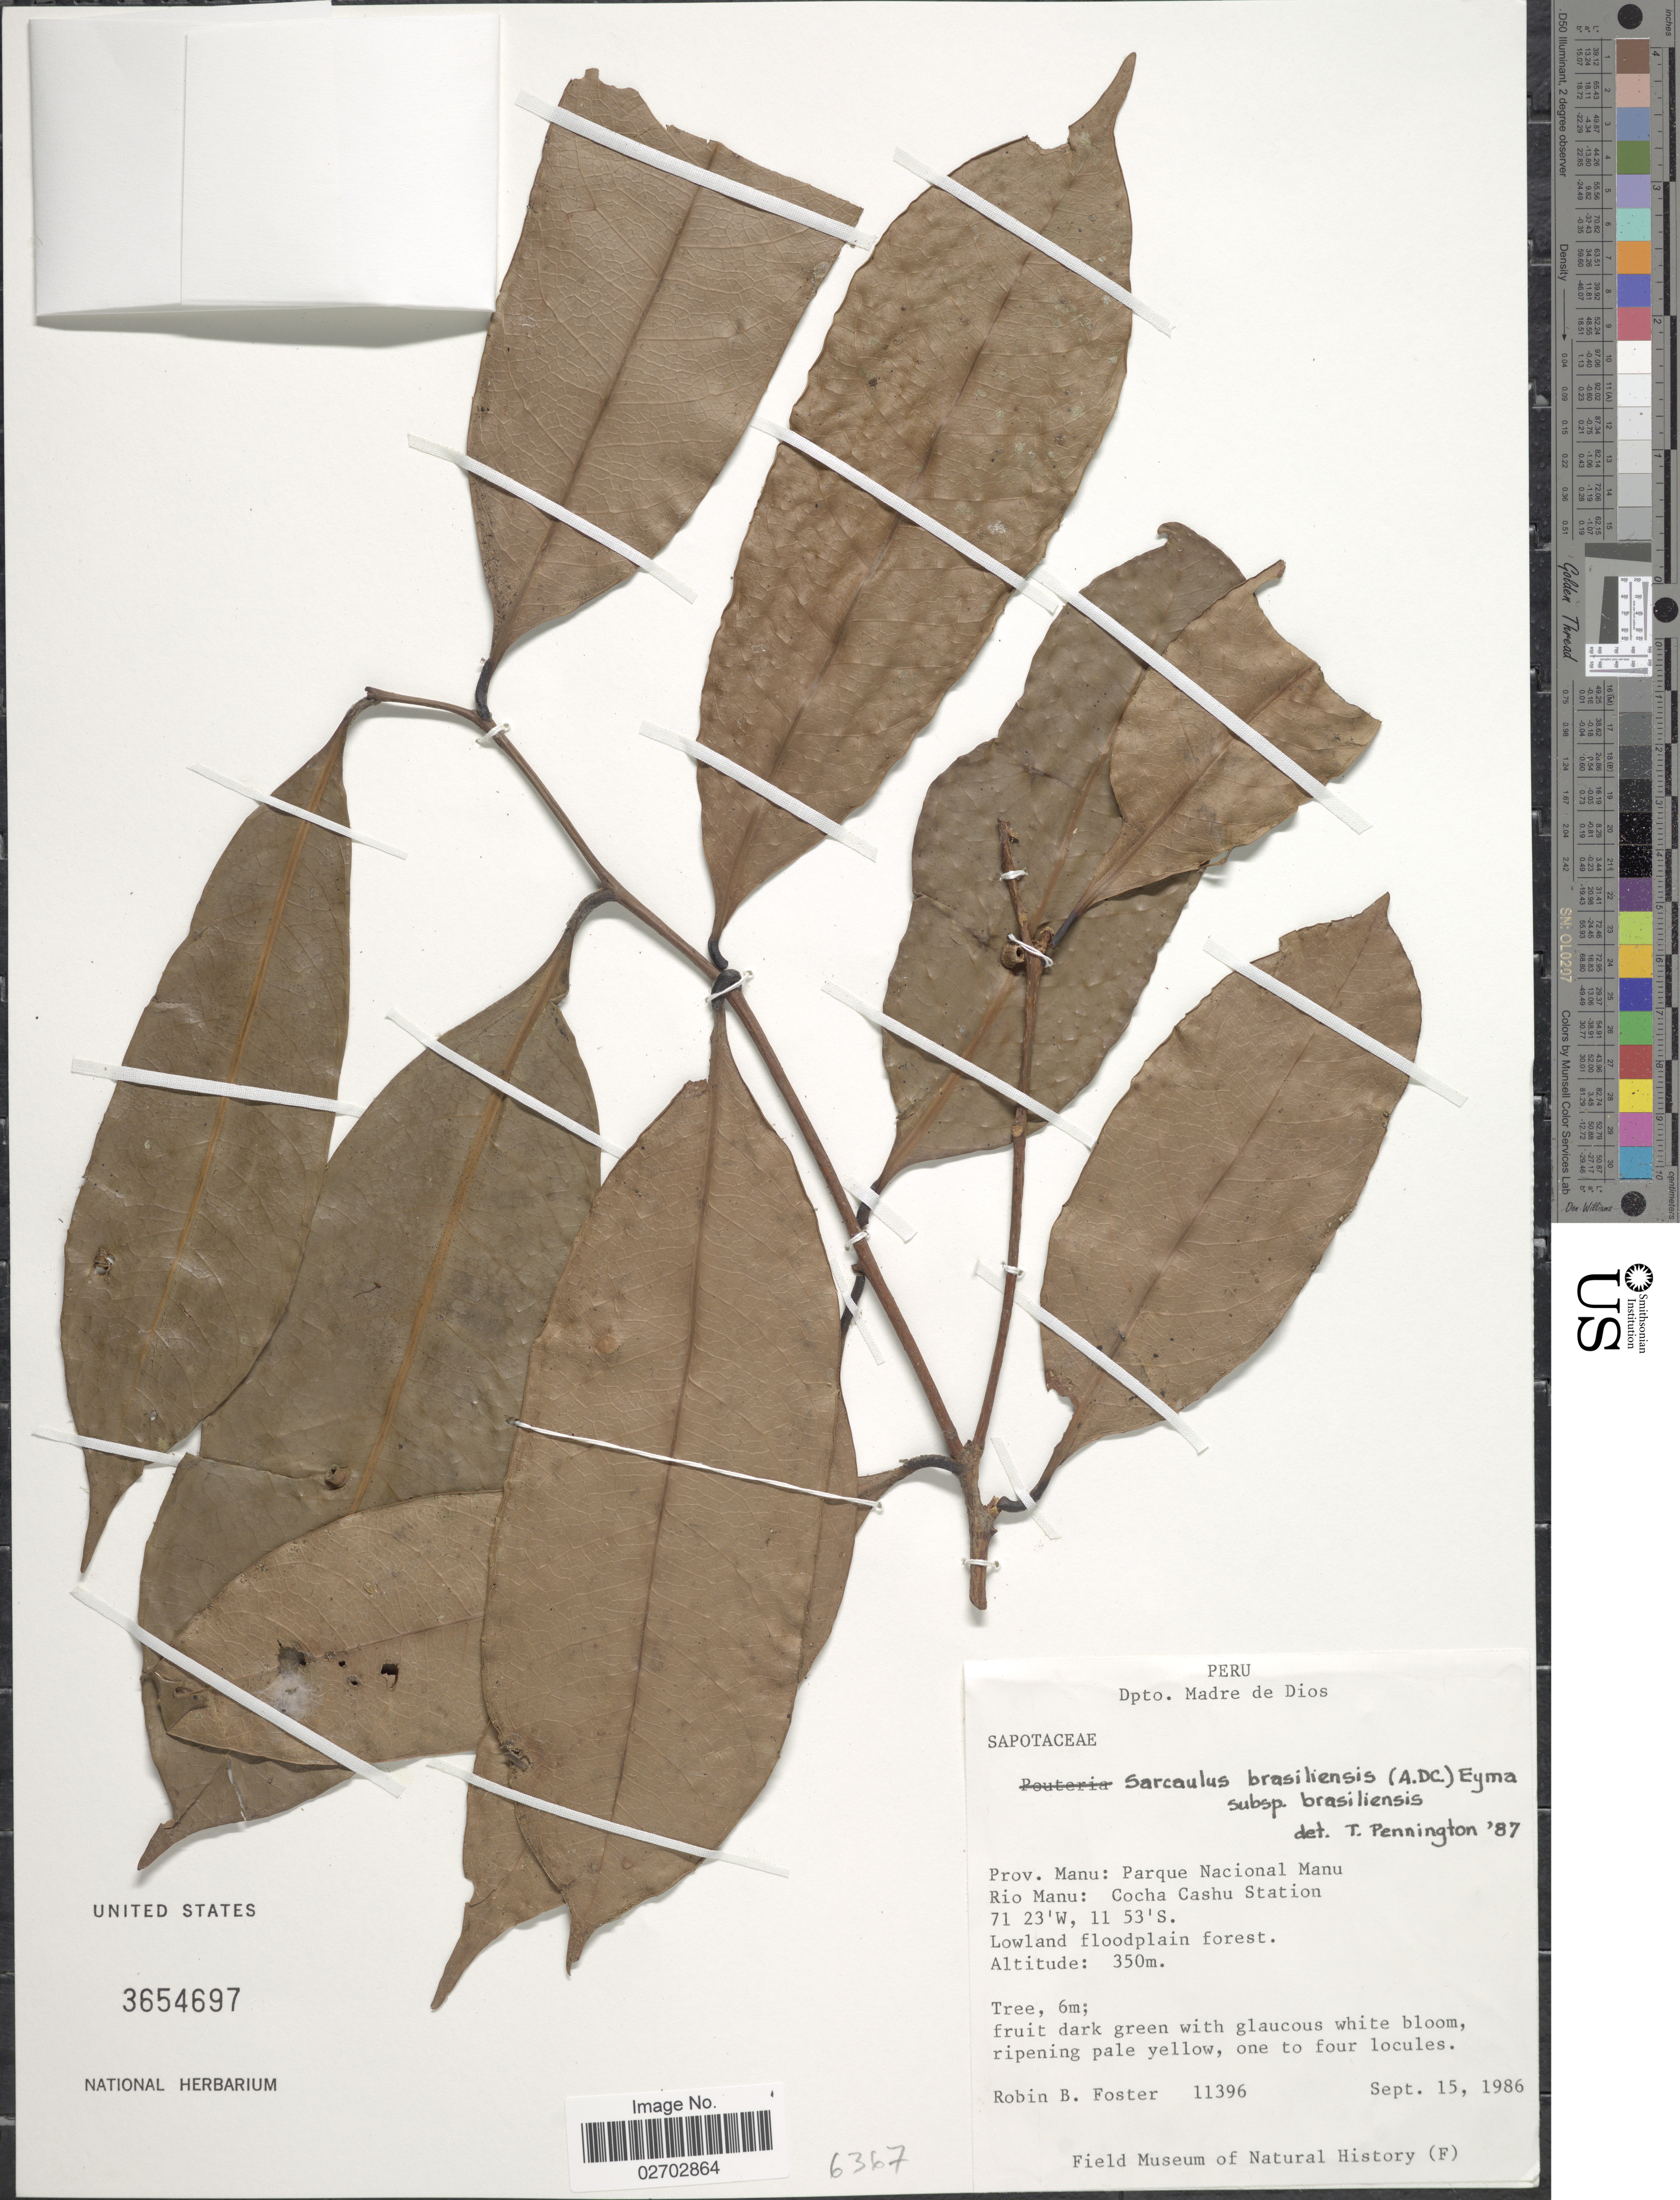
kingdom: Plantae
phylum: Tracheophyta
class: Magnoliopsida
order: Ericales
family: Sapotaceae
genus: Sarcaulus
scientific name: Sarcaulus brasiliensis subsp. brasiliensis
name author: (A. DC.) Eyma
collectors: R. B. Foster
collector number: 11396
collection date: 1986-09-15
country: Peru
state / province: Madre de Dios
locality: Prov. Manu: Parque Nacional Manu. Rio Manu: Cocha Cashu Station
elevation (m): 350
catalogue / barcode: US 3654697